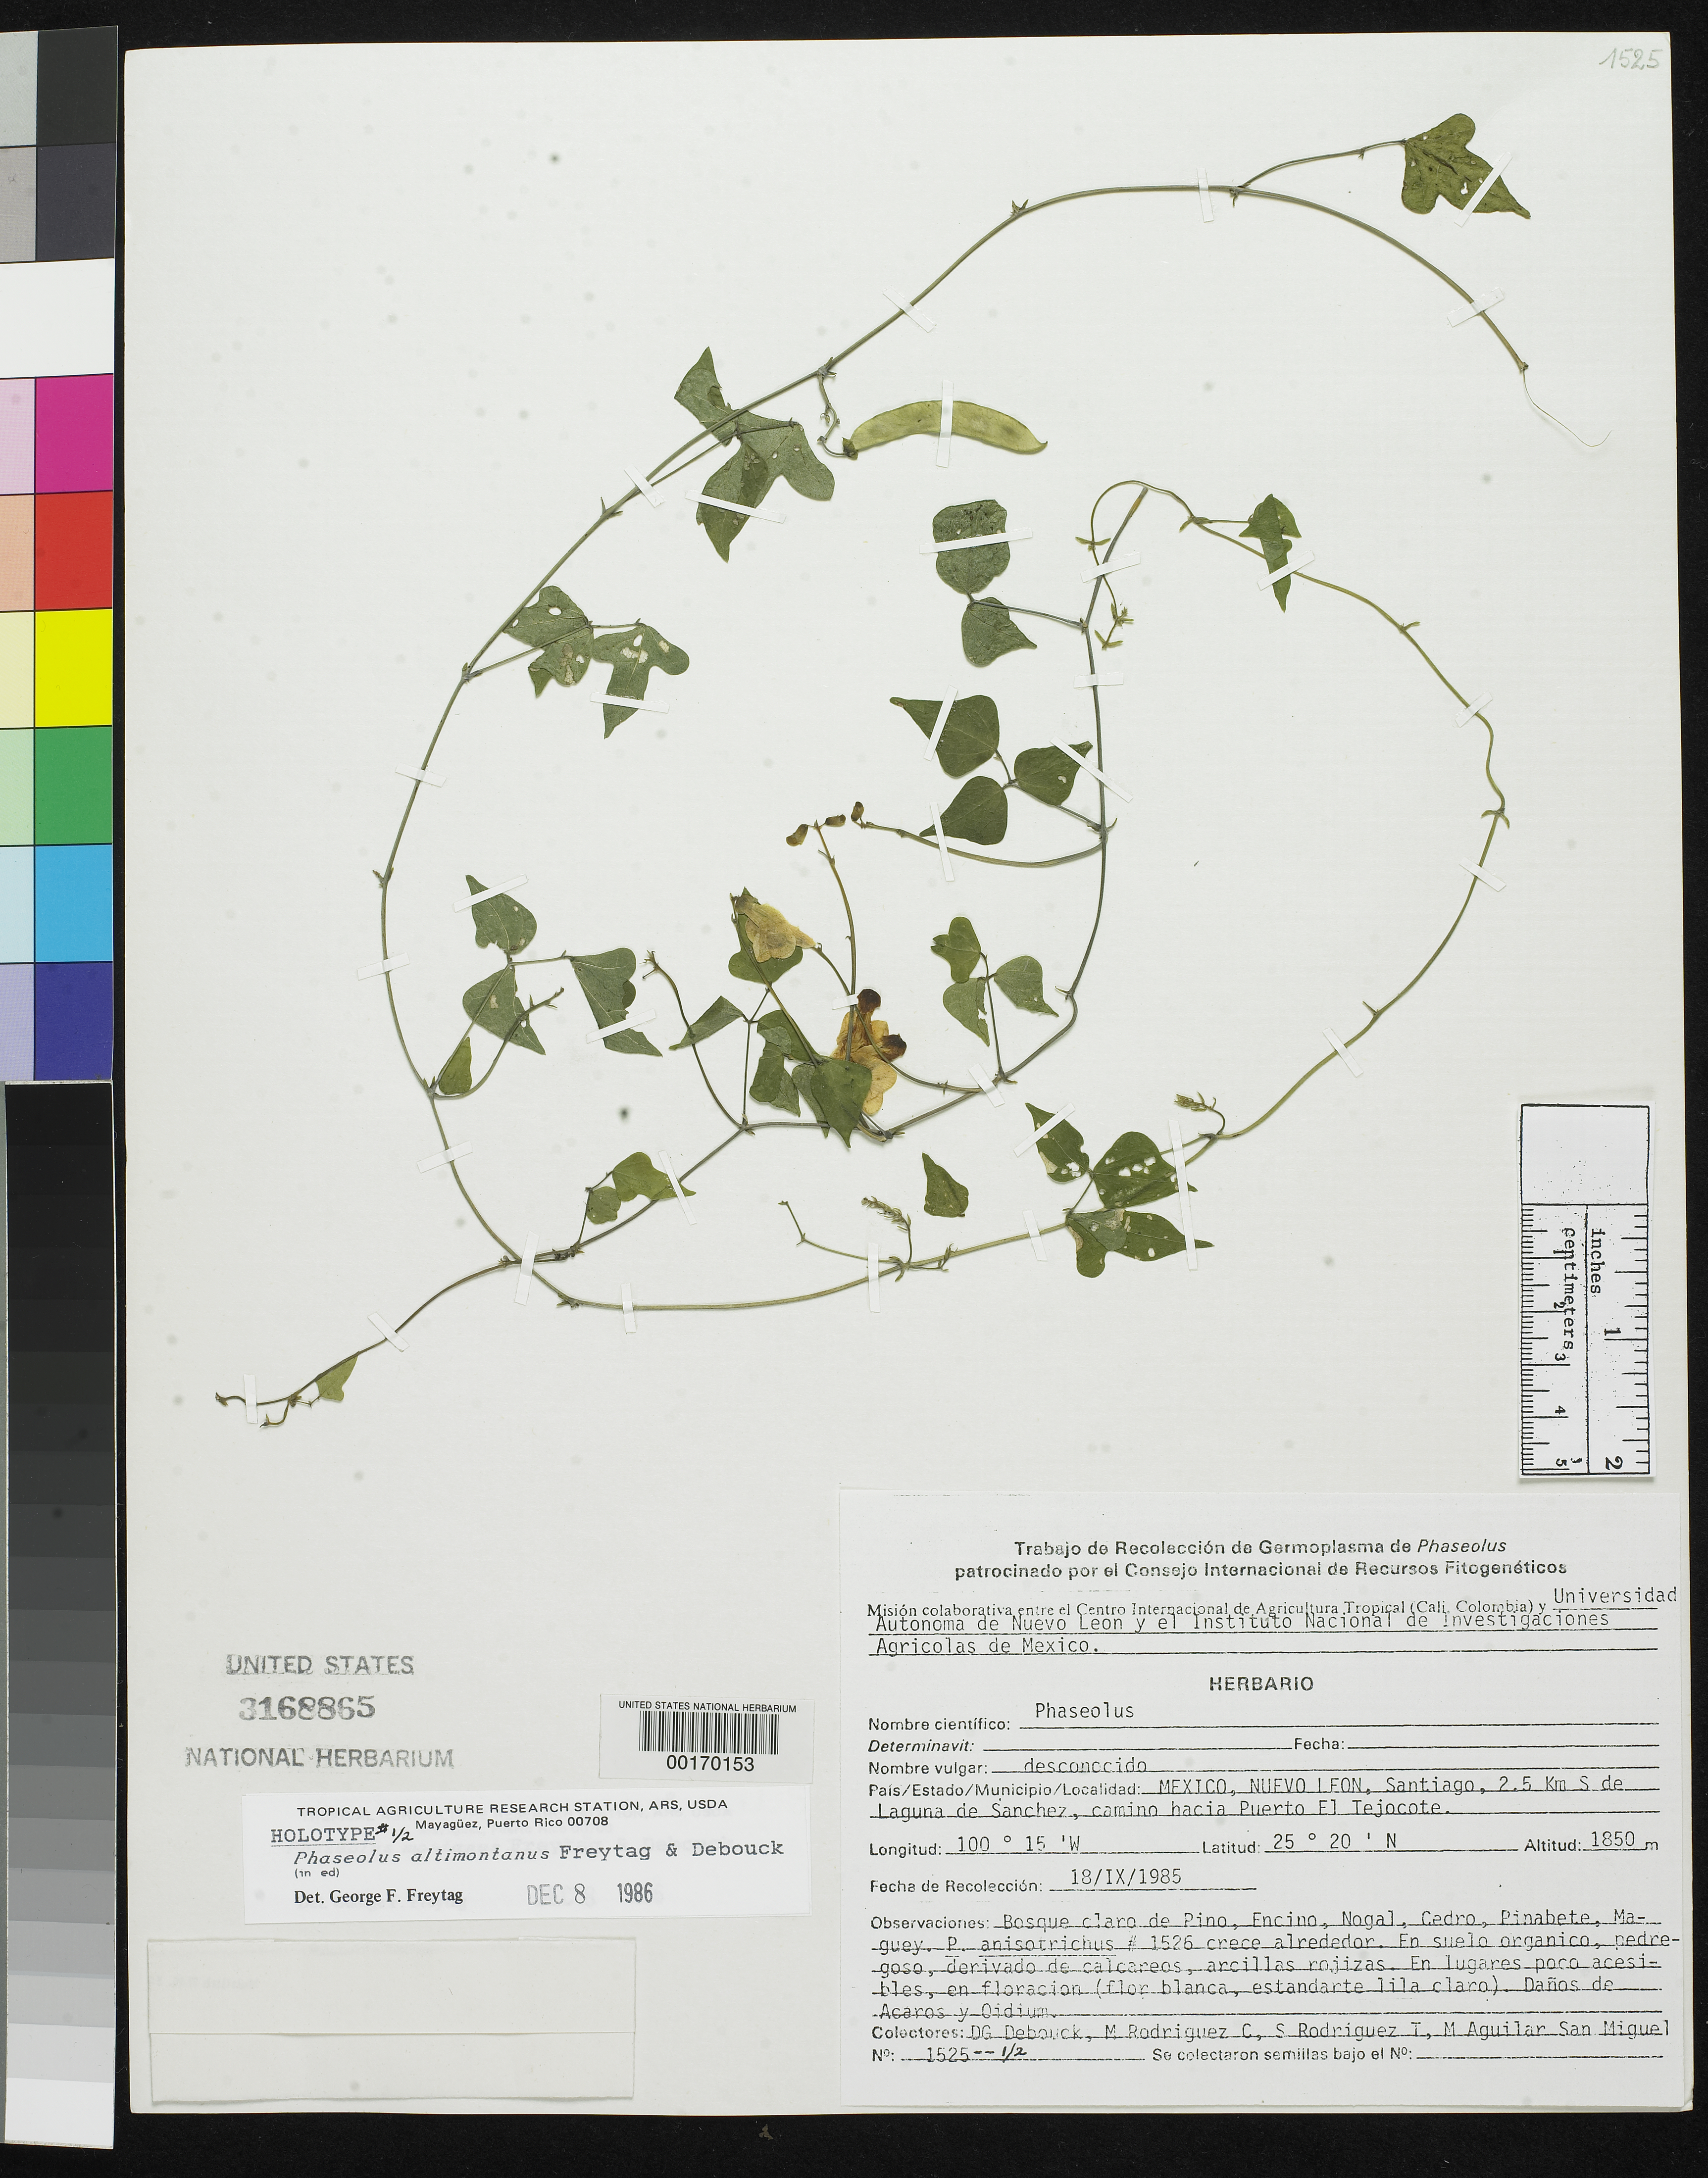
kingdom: Plantae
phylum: Tracheophyta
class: Magnoliopsida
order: Fabales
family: Fabaceae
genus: Phaseolus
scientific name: Phaseolus altimontanus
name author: Freytag & Debouck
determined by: Freytag, G. F.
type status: Holotype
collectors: D. Debouck, M. Rodriguez C., S. Rodriguez T. & M. Aguilar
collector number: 1525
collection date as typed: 18 Sep 1985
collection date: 1985-09-18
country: Mexico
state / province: Nuevo León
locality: Santiago, 2.5 km S de Laguna de Sanchez, camino hacia Puerto El Trejocote.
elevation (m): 1850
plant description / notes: Holotype mounted on 2 sheets.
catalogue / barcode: US 3168865